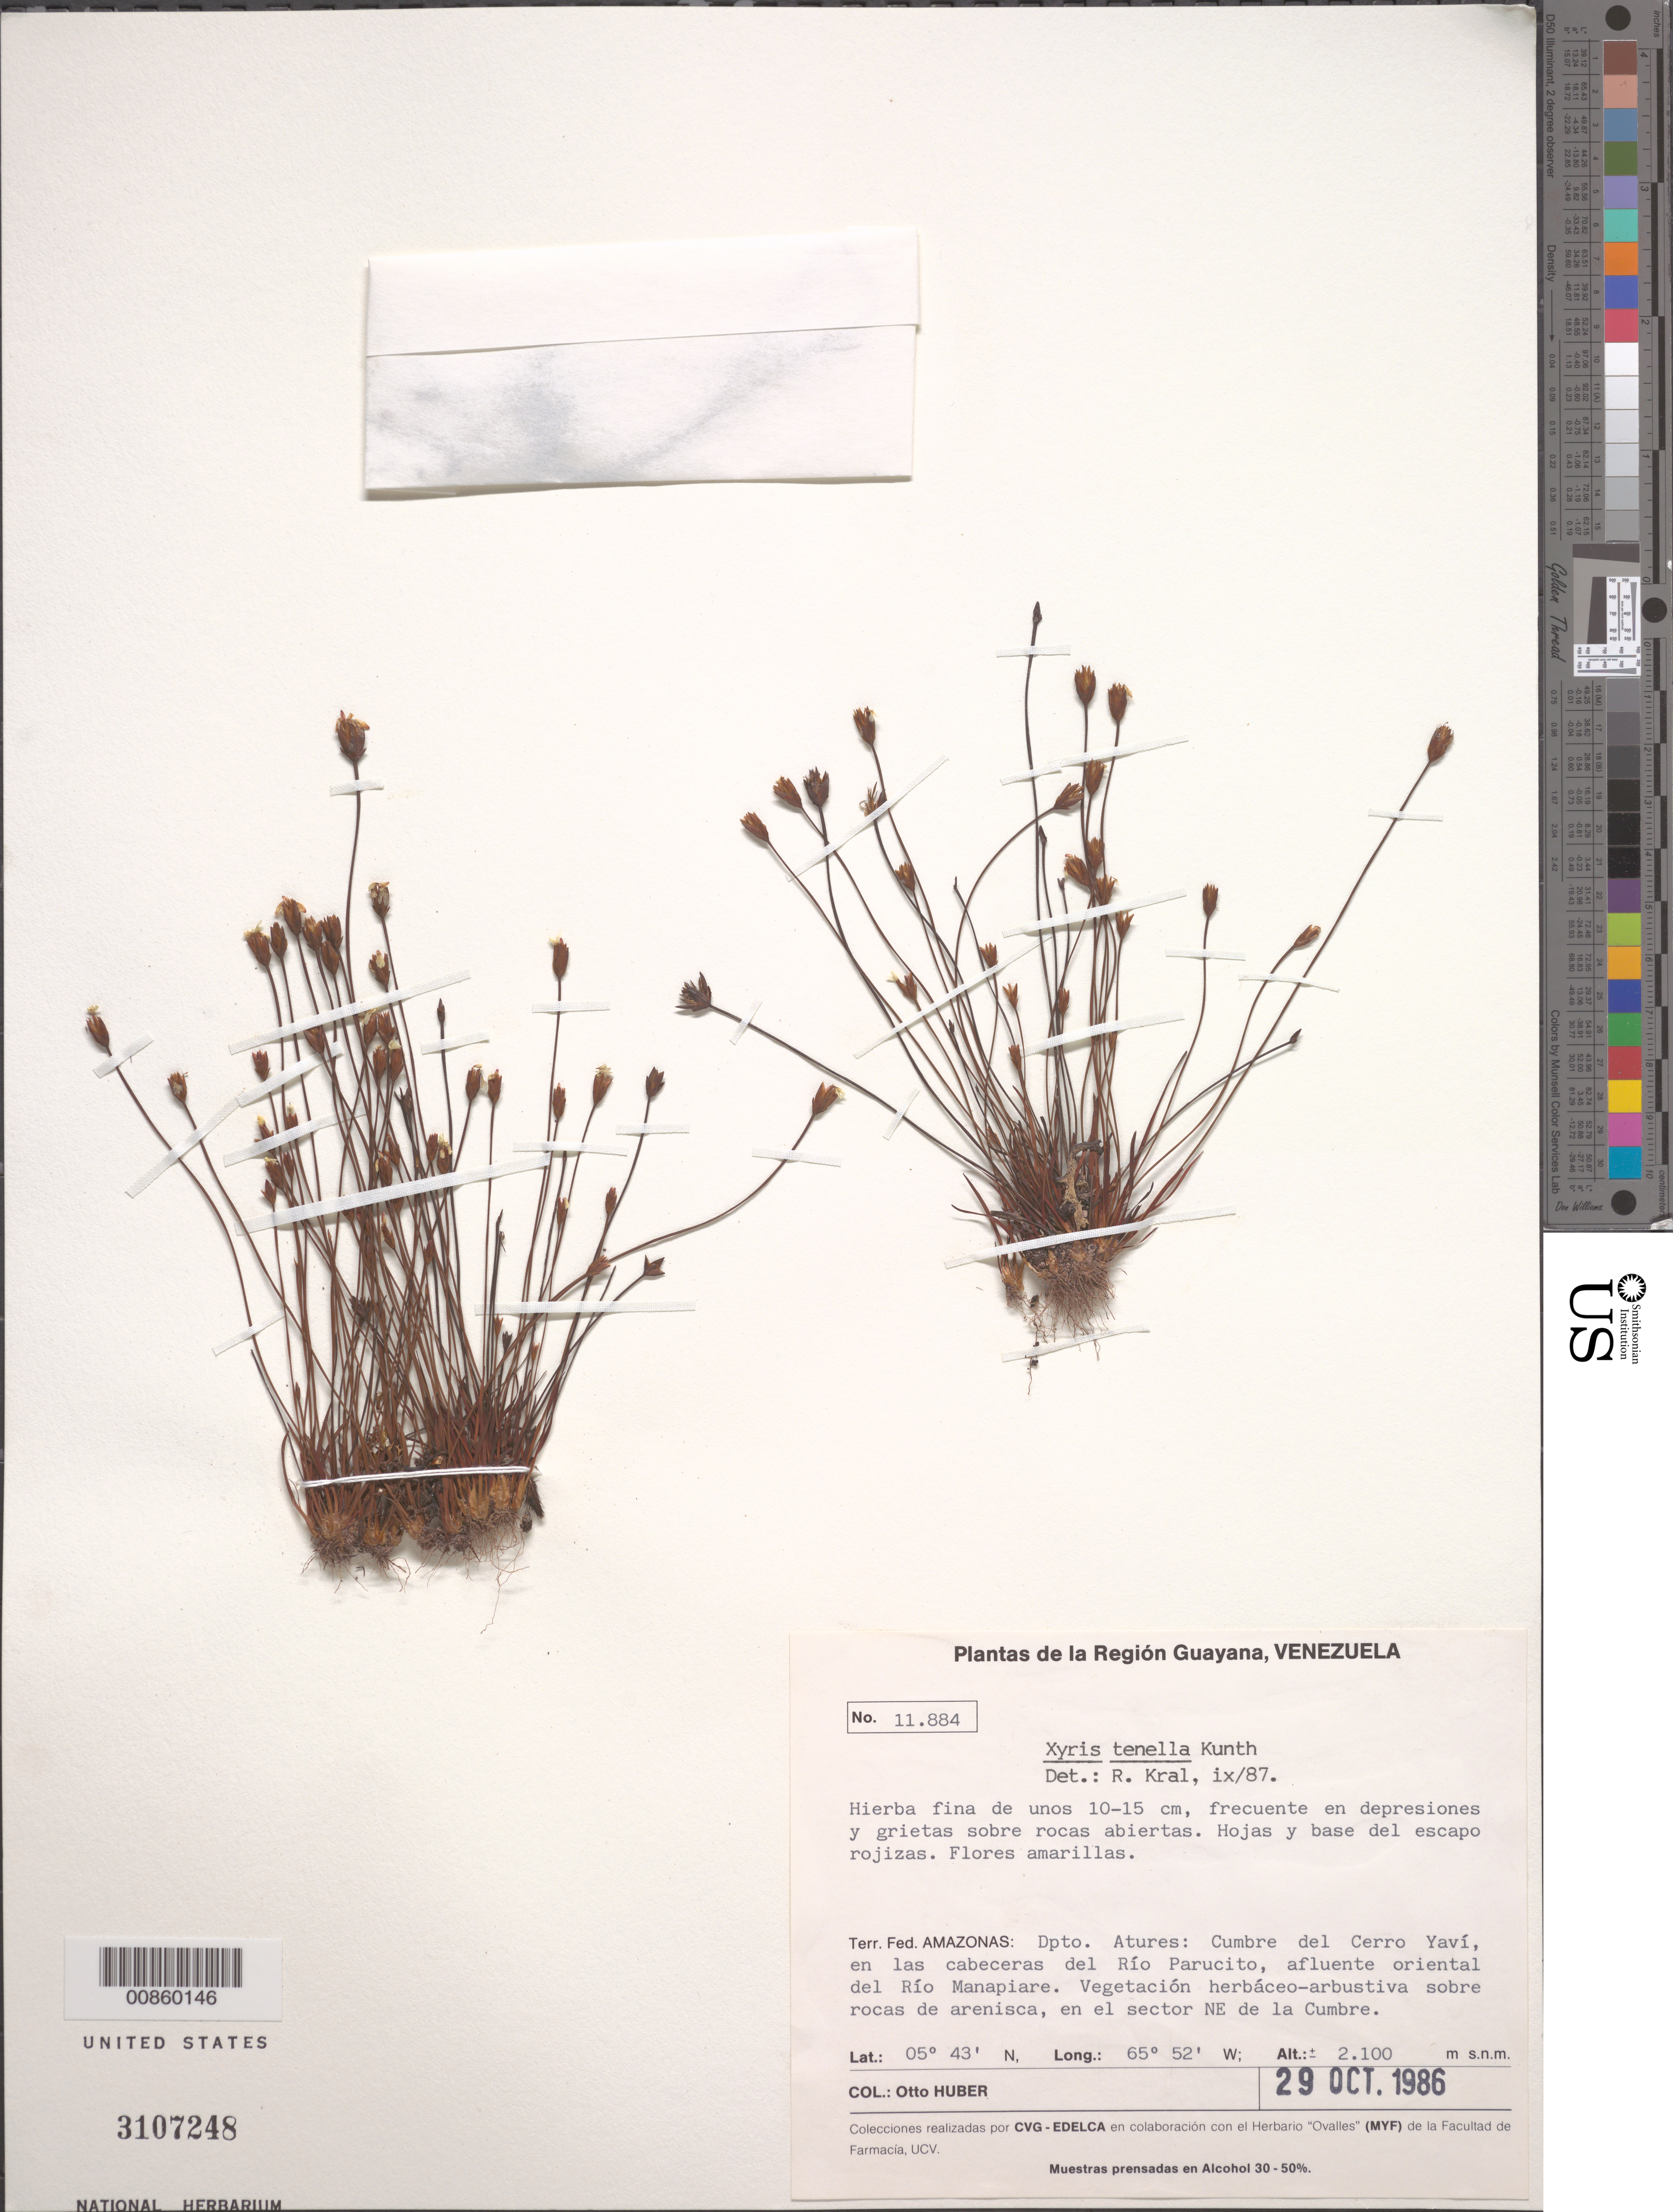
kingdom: Plantae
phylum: Tracheophyta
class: Liliopsida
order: Poales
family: Xyridaceae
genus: Xyris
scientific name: Xyris tenella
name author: Kunth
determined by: Kral, Robert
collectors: O. Huber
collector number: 11884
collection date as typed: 29-Oct-86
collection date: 1986-10-29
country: Venezuela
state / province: Amazonas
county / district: Atures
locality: Cerro Yaví cumbre, cabeceras de Río Parucito (affl. Río Manapiare), sector NE de la cumbre.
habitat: Vegetación herbáceo-arbustiva sobre rocas de arenisca; en depresiones y grietas sobre rocas abiertas.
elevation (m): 2100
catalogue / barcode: US 3107248